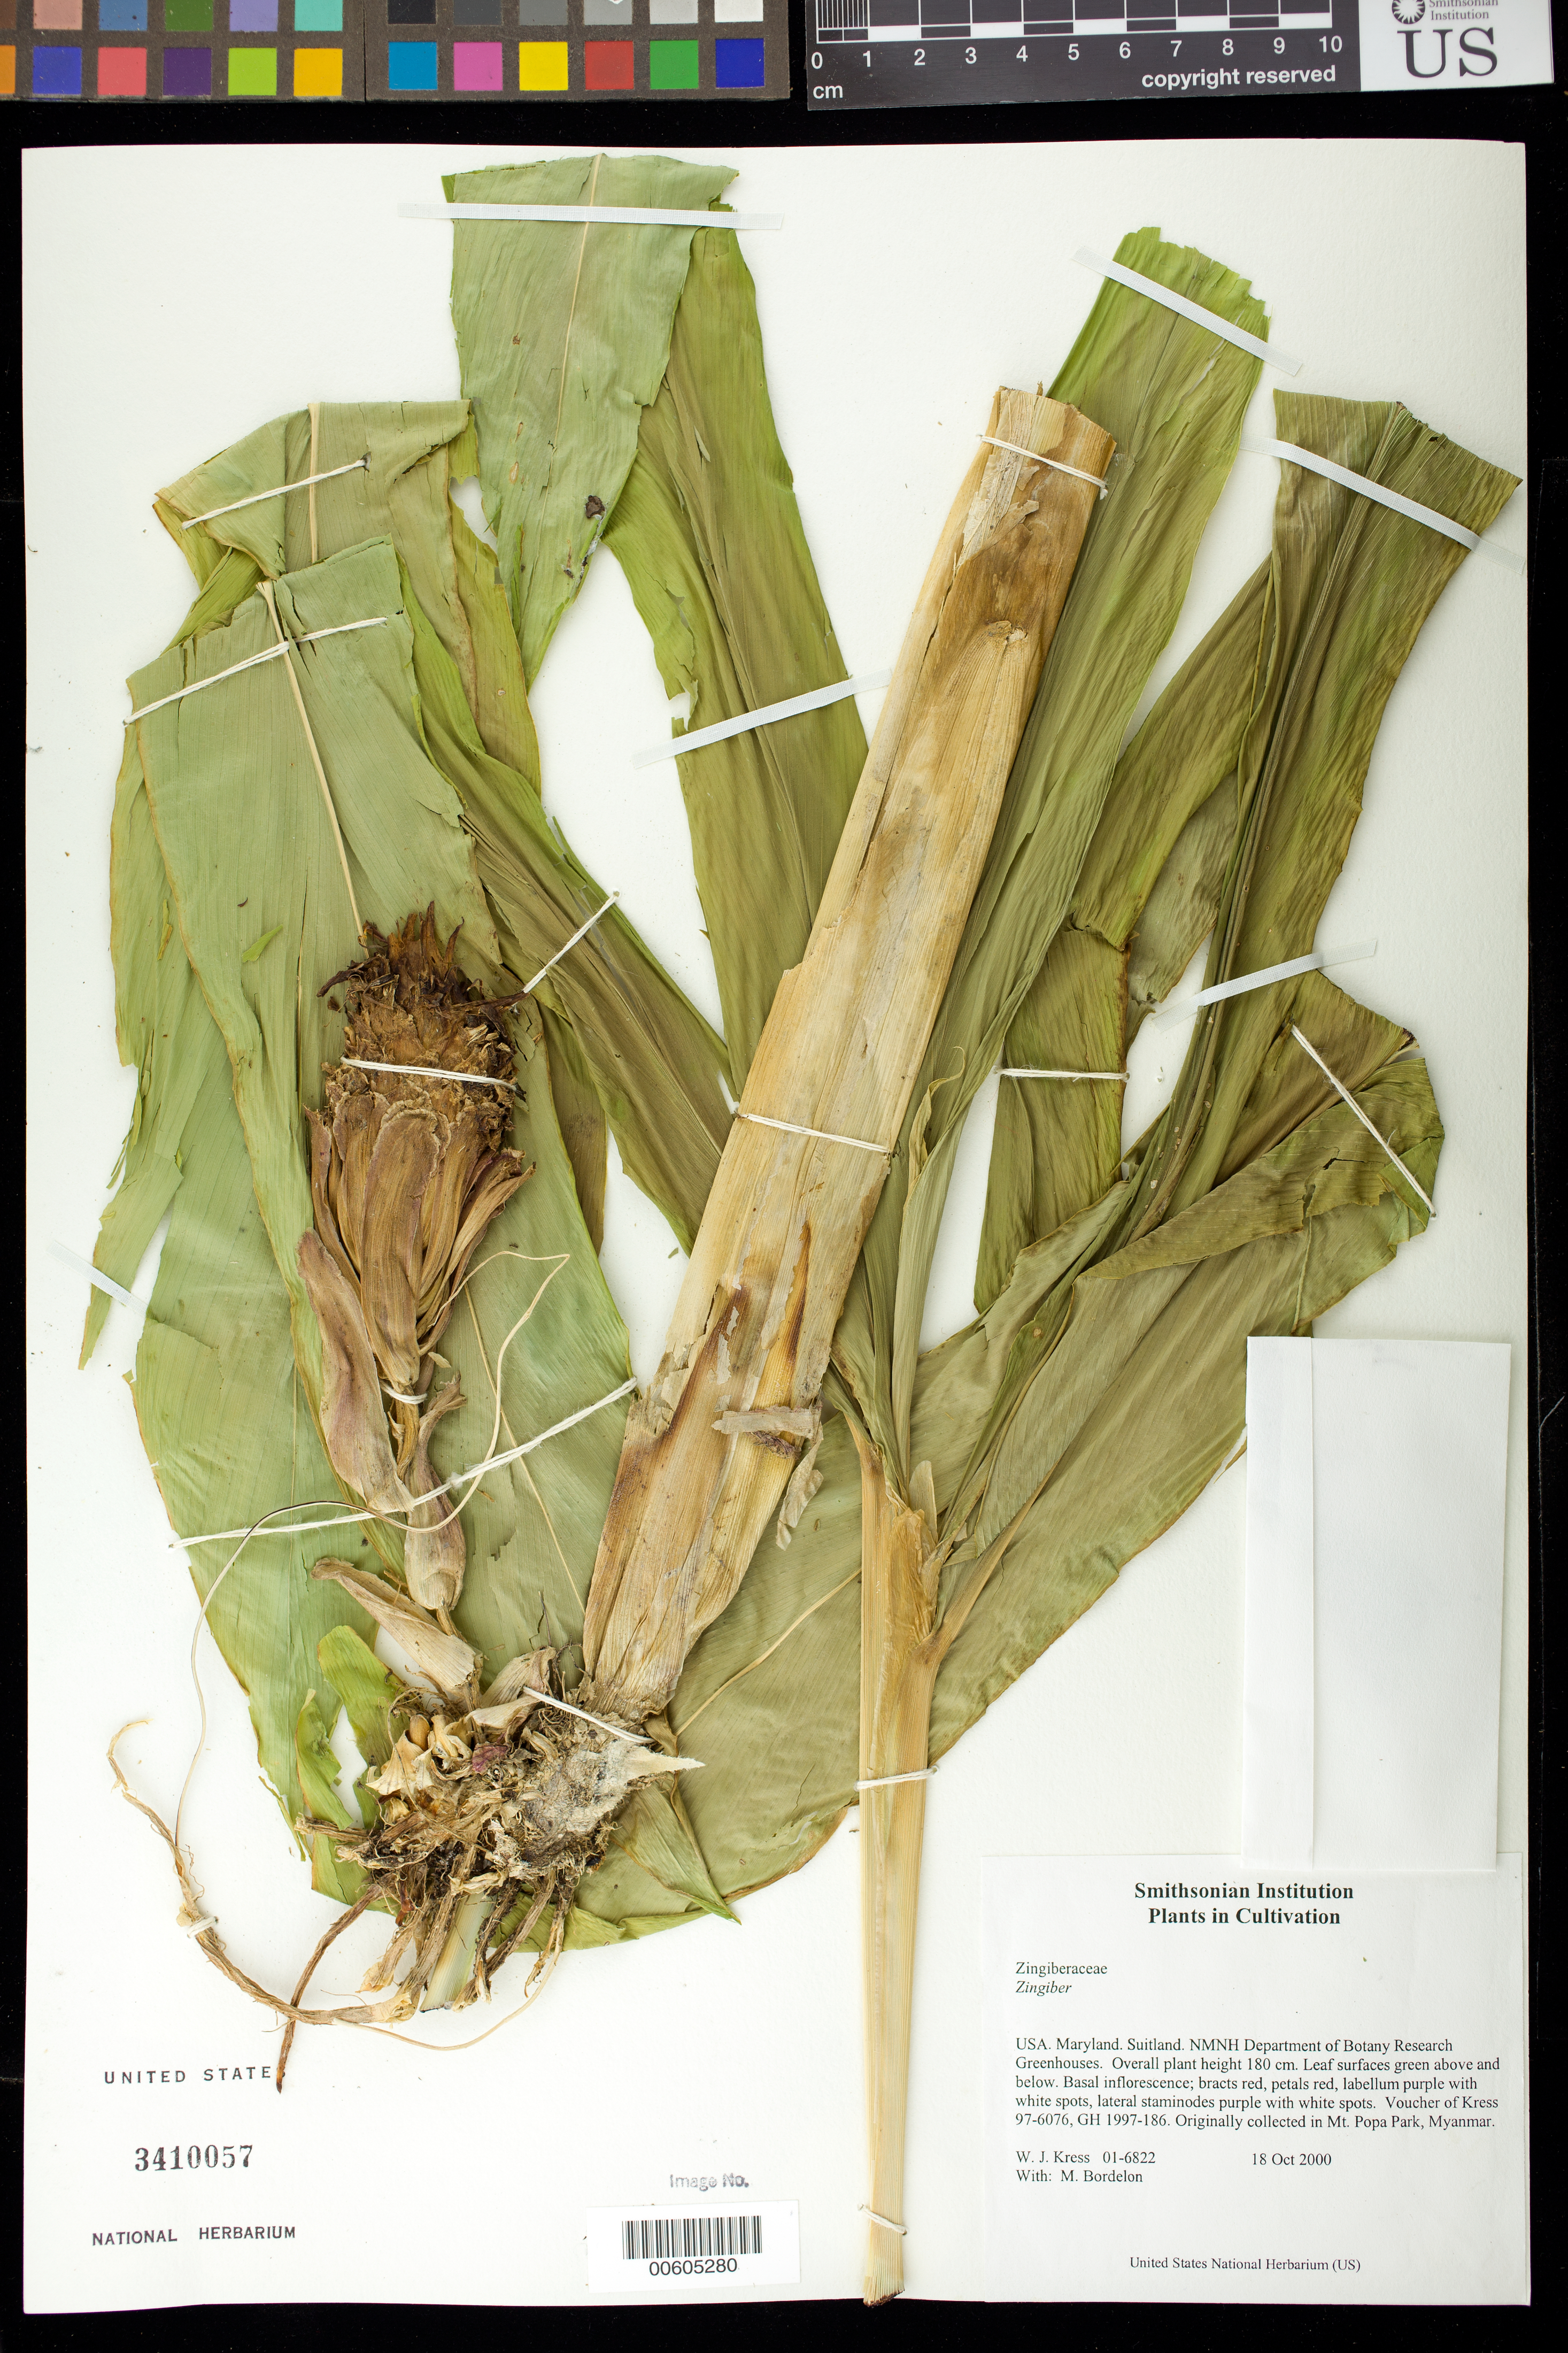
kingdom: Plantae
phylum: Tracheophyta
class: Liliopsida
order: Zingiberales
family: Zingiberaceae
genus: Zingiber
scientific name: Zingiber sp.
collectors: W. J. Kress & M. Bordelon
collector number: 01-6822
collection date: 2000-10-18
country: United States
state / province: Maryland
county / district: Prince George's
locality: NMNH Botany Research Greenhouses. Suitland (USBRG)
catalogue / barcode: US 3410057